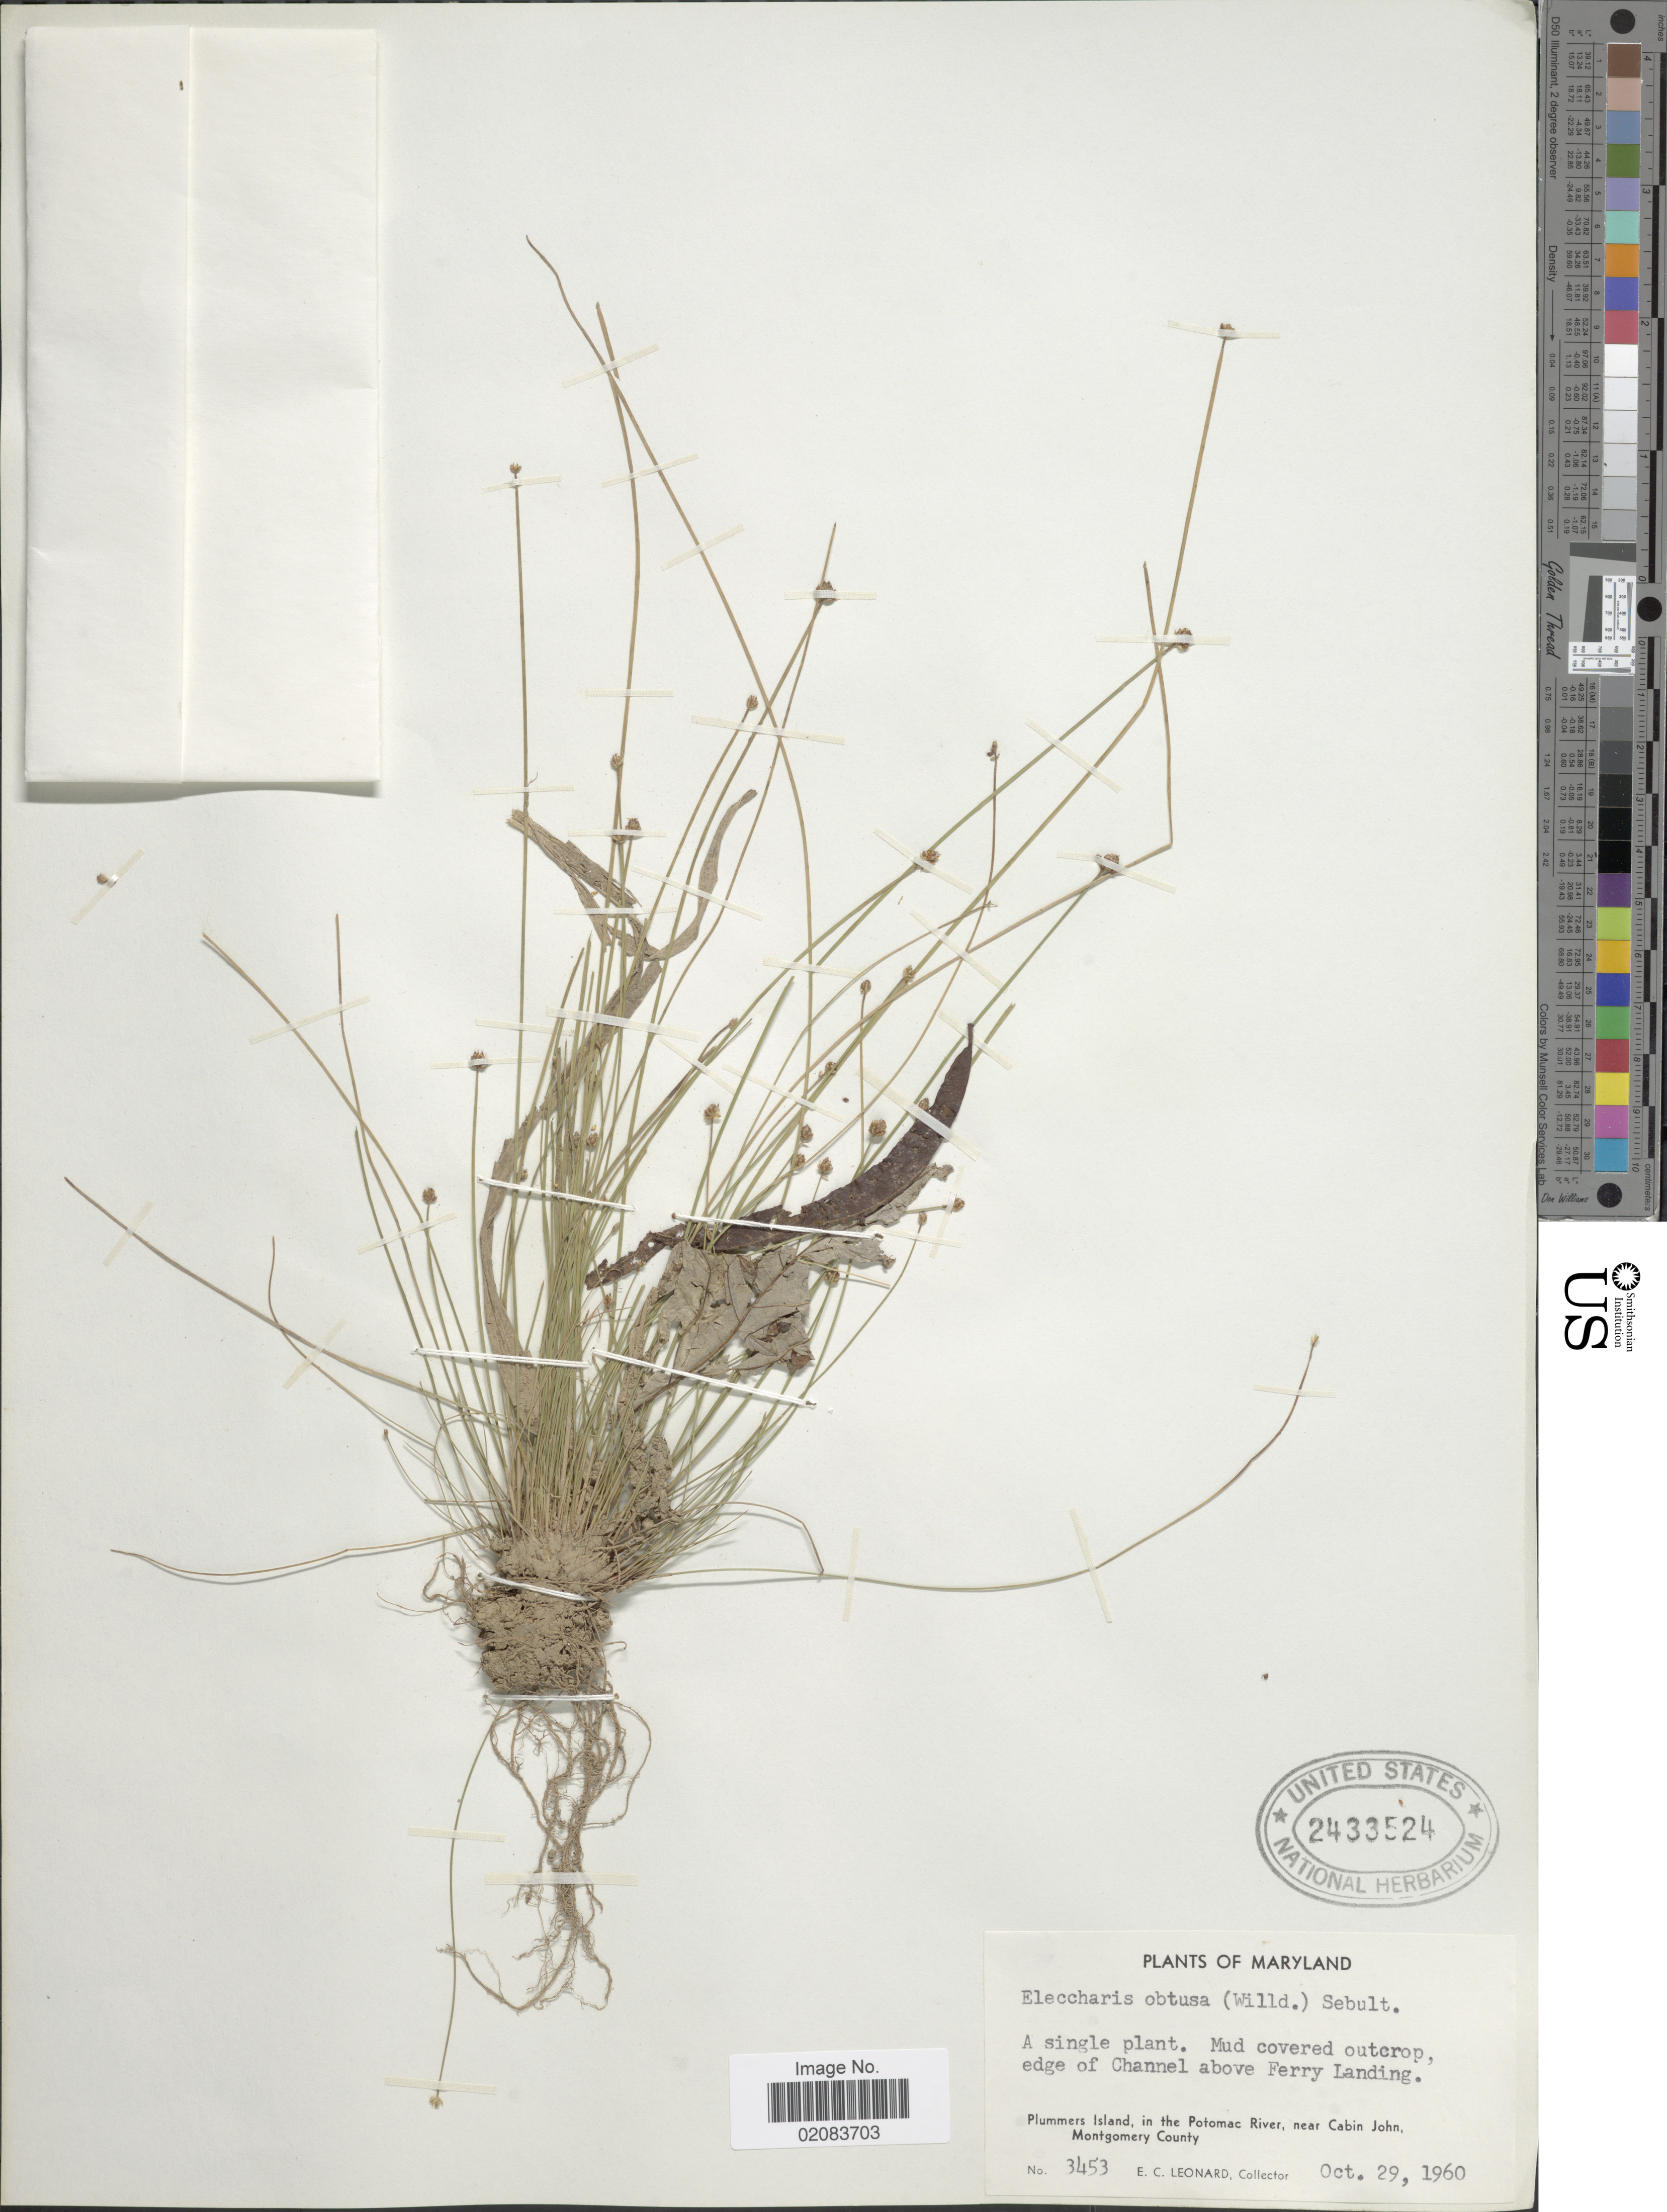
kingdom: Plantae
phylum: Tracheophyta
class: Liliopsida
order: Poales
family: Cyperaceae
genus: Eleocharis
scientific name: Eleocharis obtusa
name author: (Willd.) Schult.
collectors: E. C. Leonard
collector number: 3453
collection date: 1960-10-29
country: United States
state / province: Maryland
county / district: Montgomery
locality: Edge of Channel above Ferry Landing, Plummers Island, in the Potamac River, near Cabin John, Montgomery County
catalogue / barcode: US 2433524